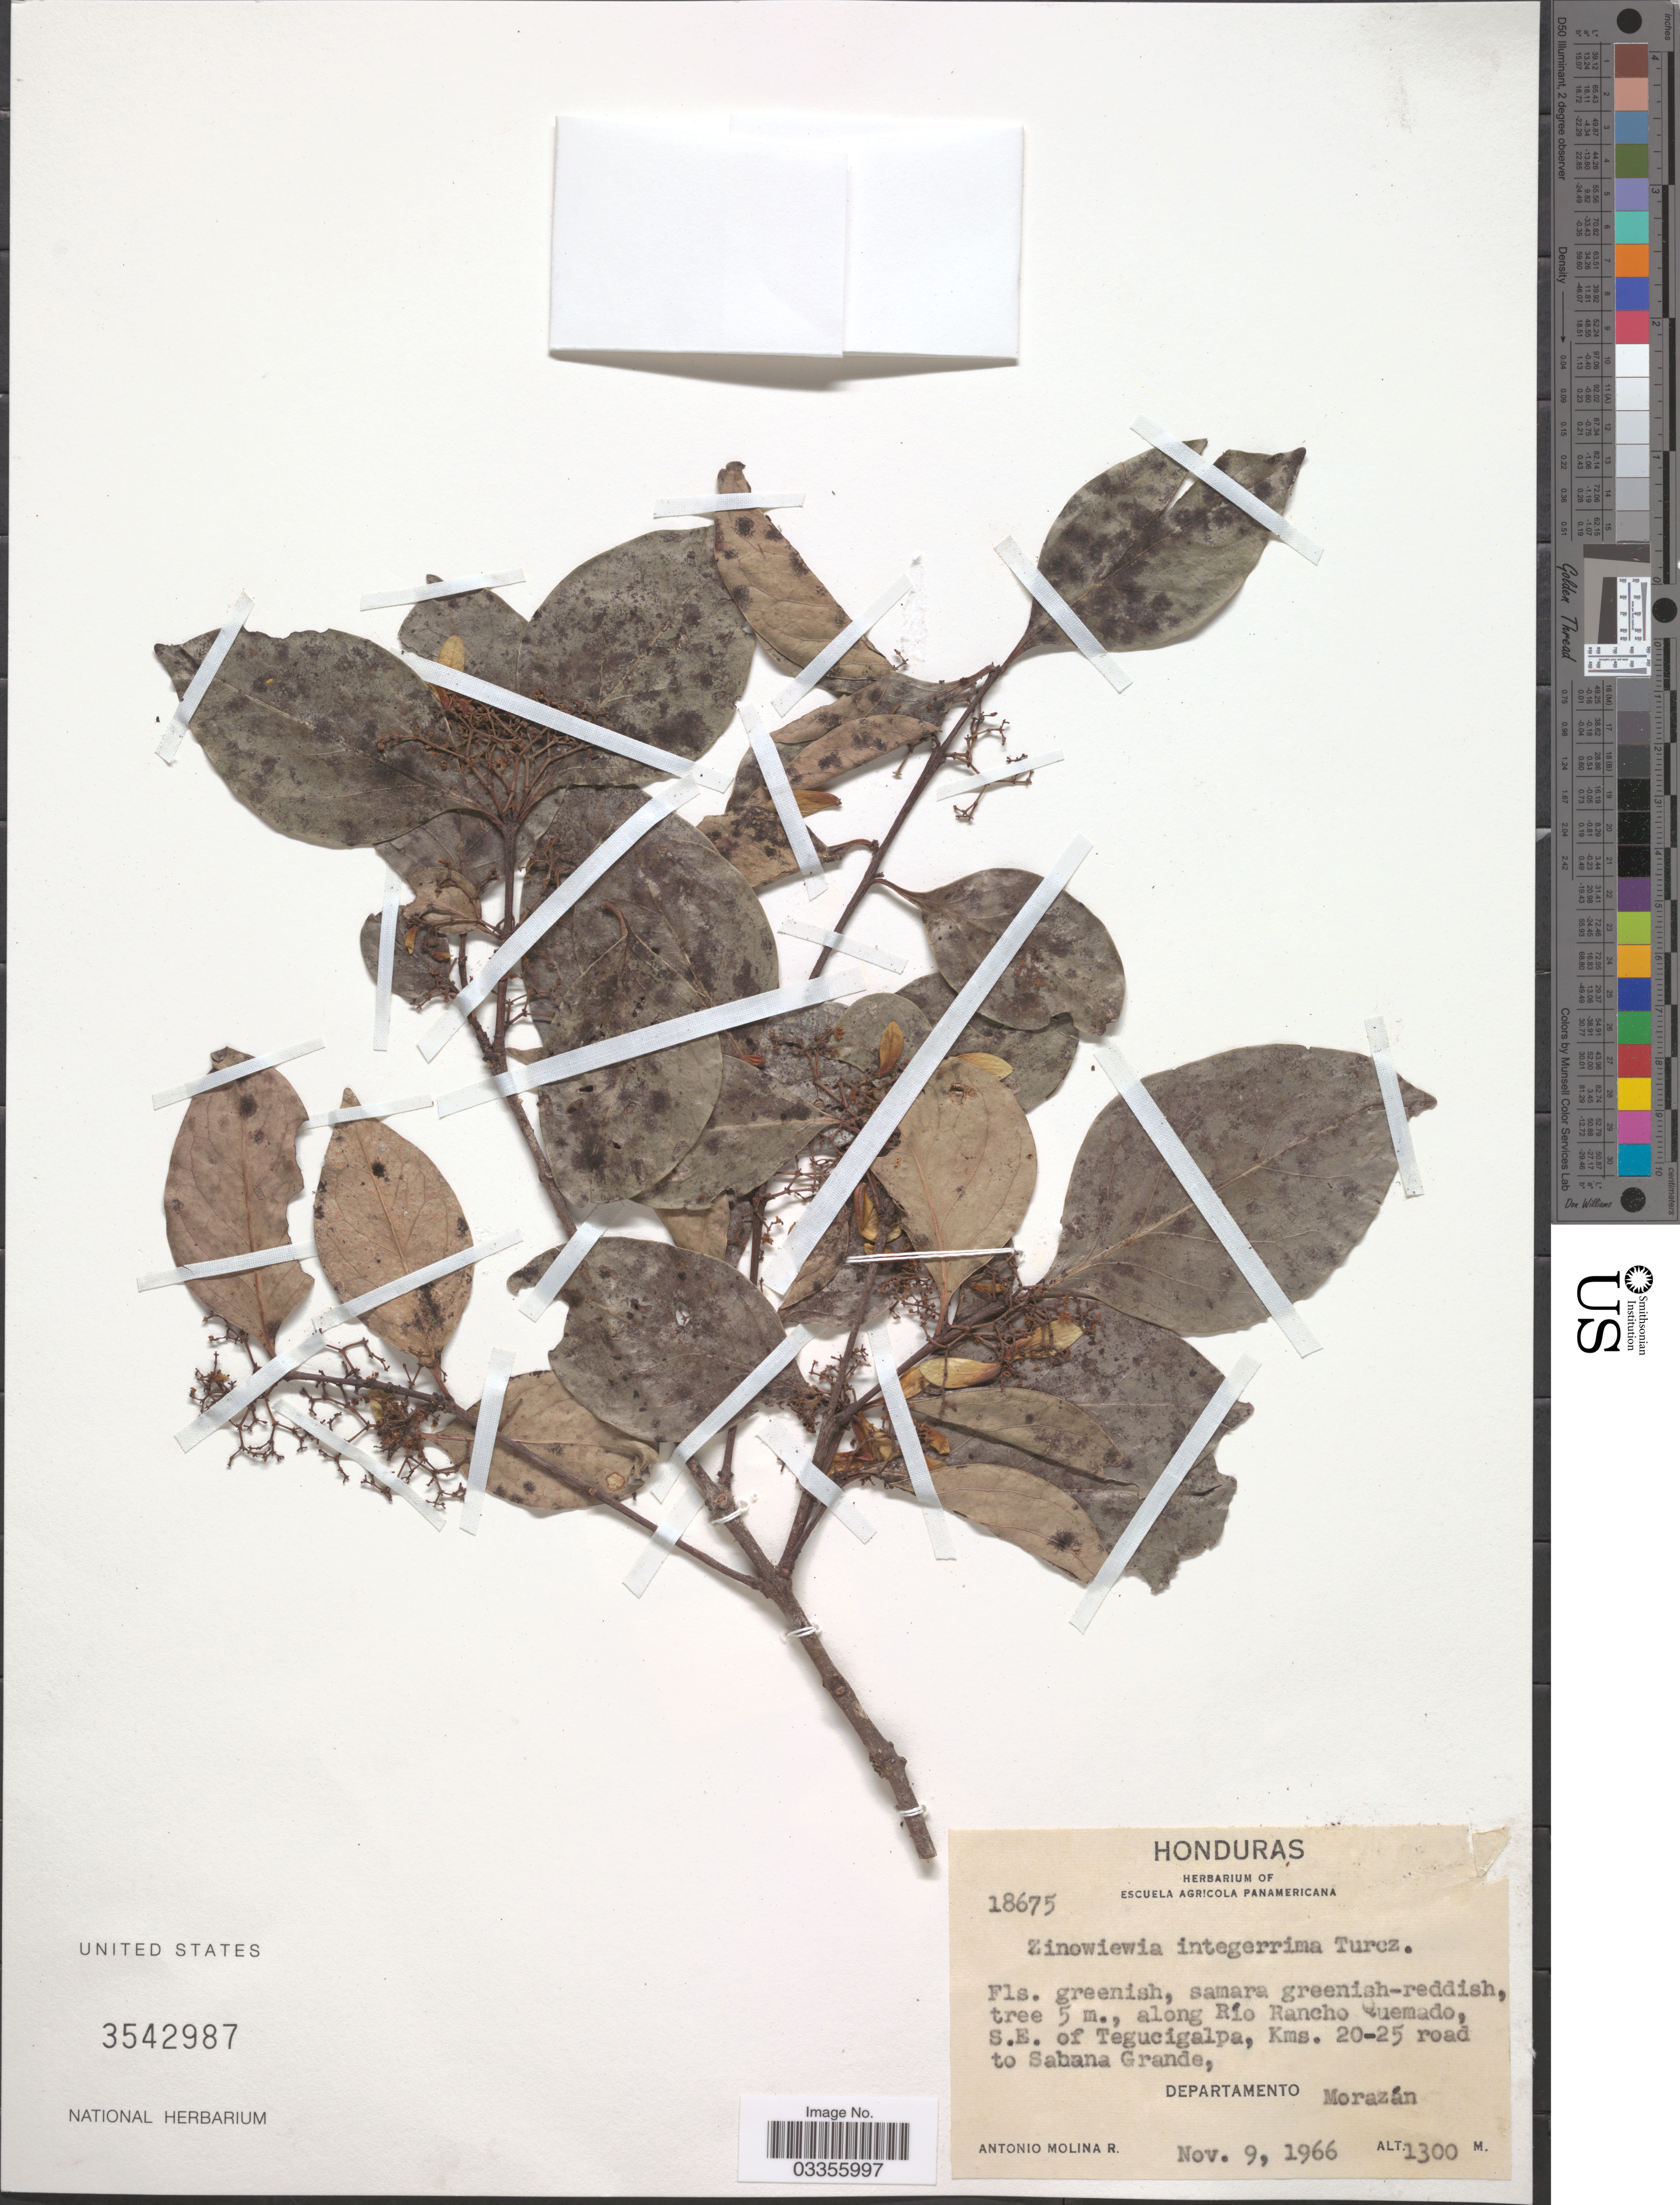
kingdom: Plantae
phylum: Tracheophyta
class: Magnoliopsida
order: Celastrales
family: Celastraceae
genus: Zinowiewia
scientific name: Zinowiewia concinna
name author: Lundell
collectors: A. Molina R.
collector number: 18675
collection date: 1966-11-09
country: Honduras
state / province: Fco. Morazán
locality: Along Río Rancho Quemado, S.E. of Tegucigalpa, Kms. 20-25 road to Sabana Grande, Departamento Morazán.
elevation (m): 1300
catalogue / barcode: US 3542987